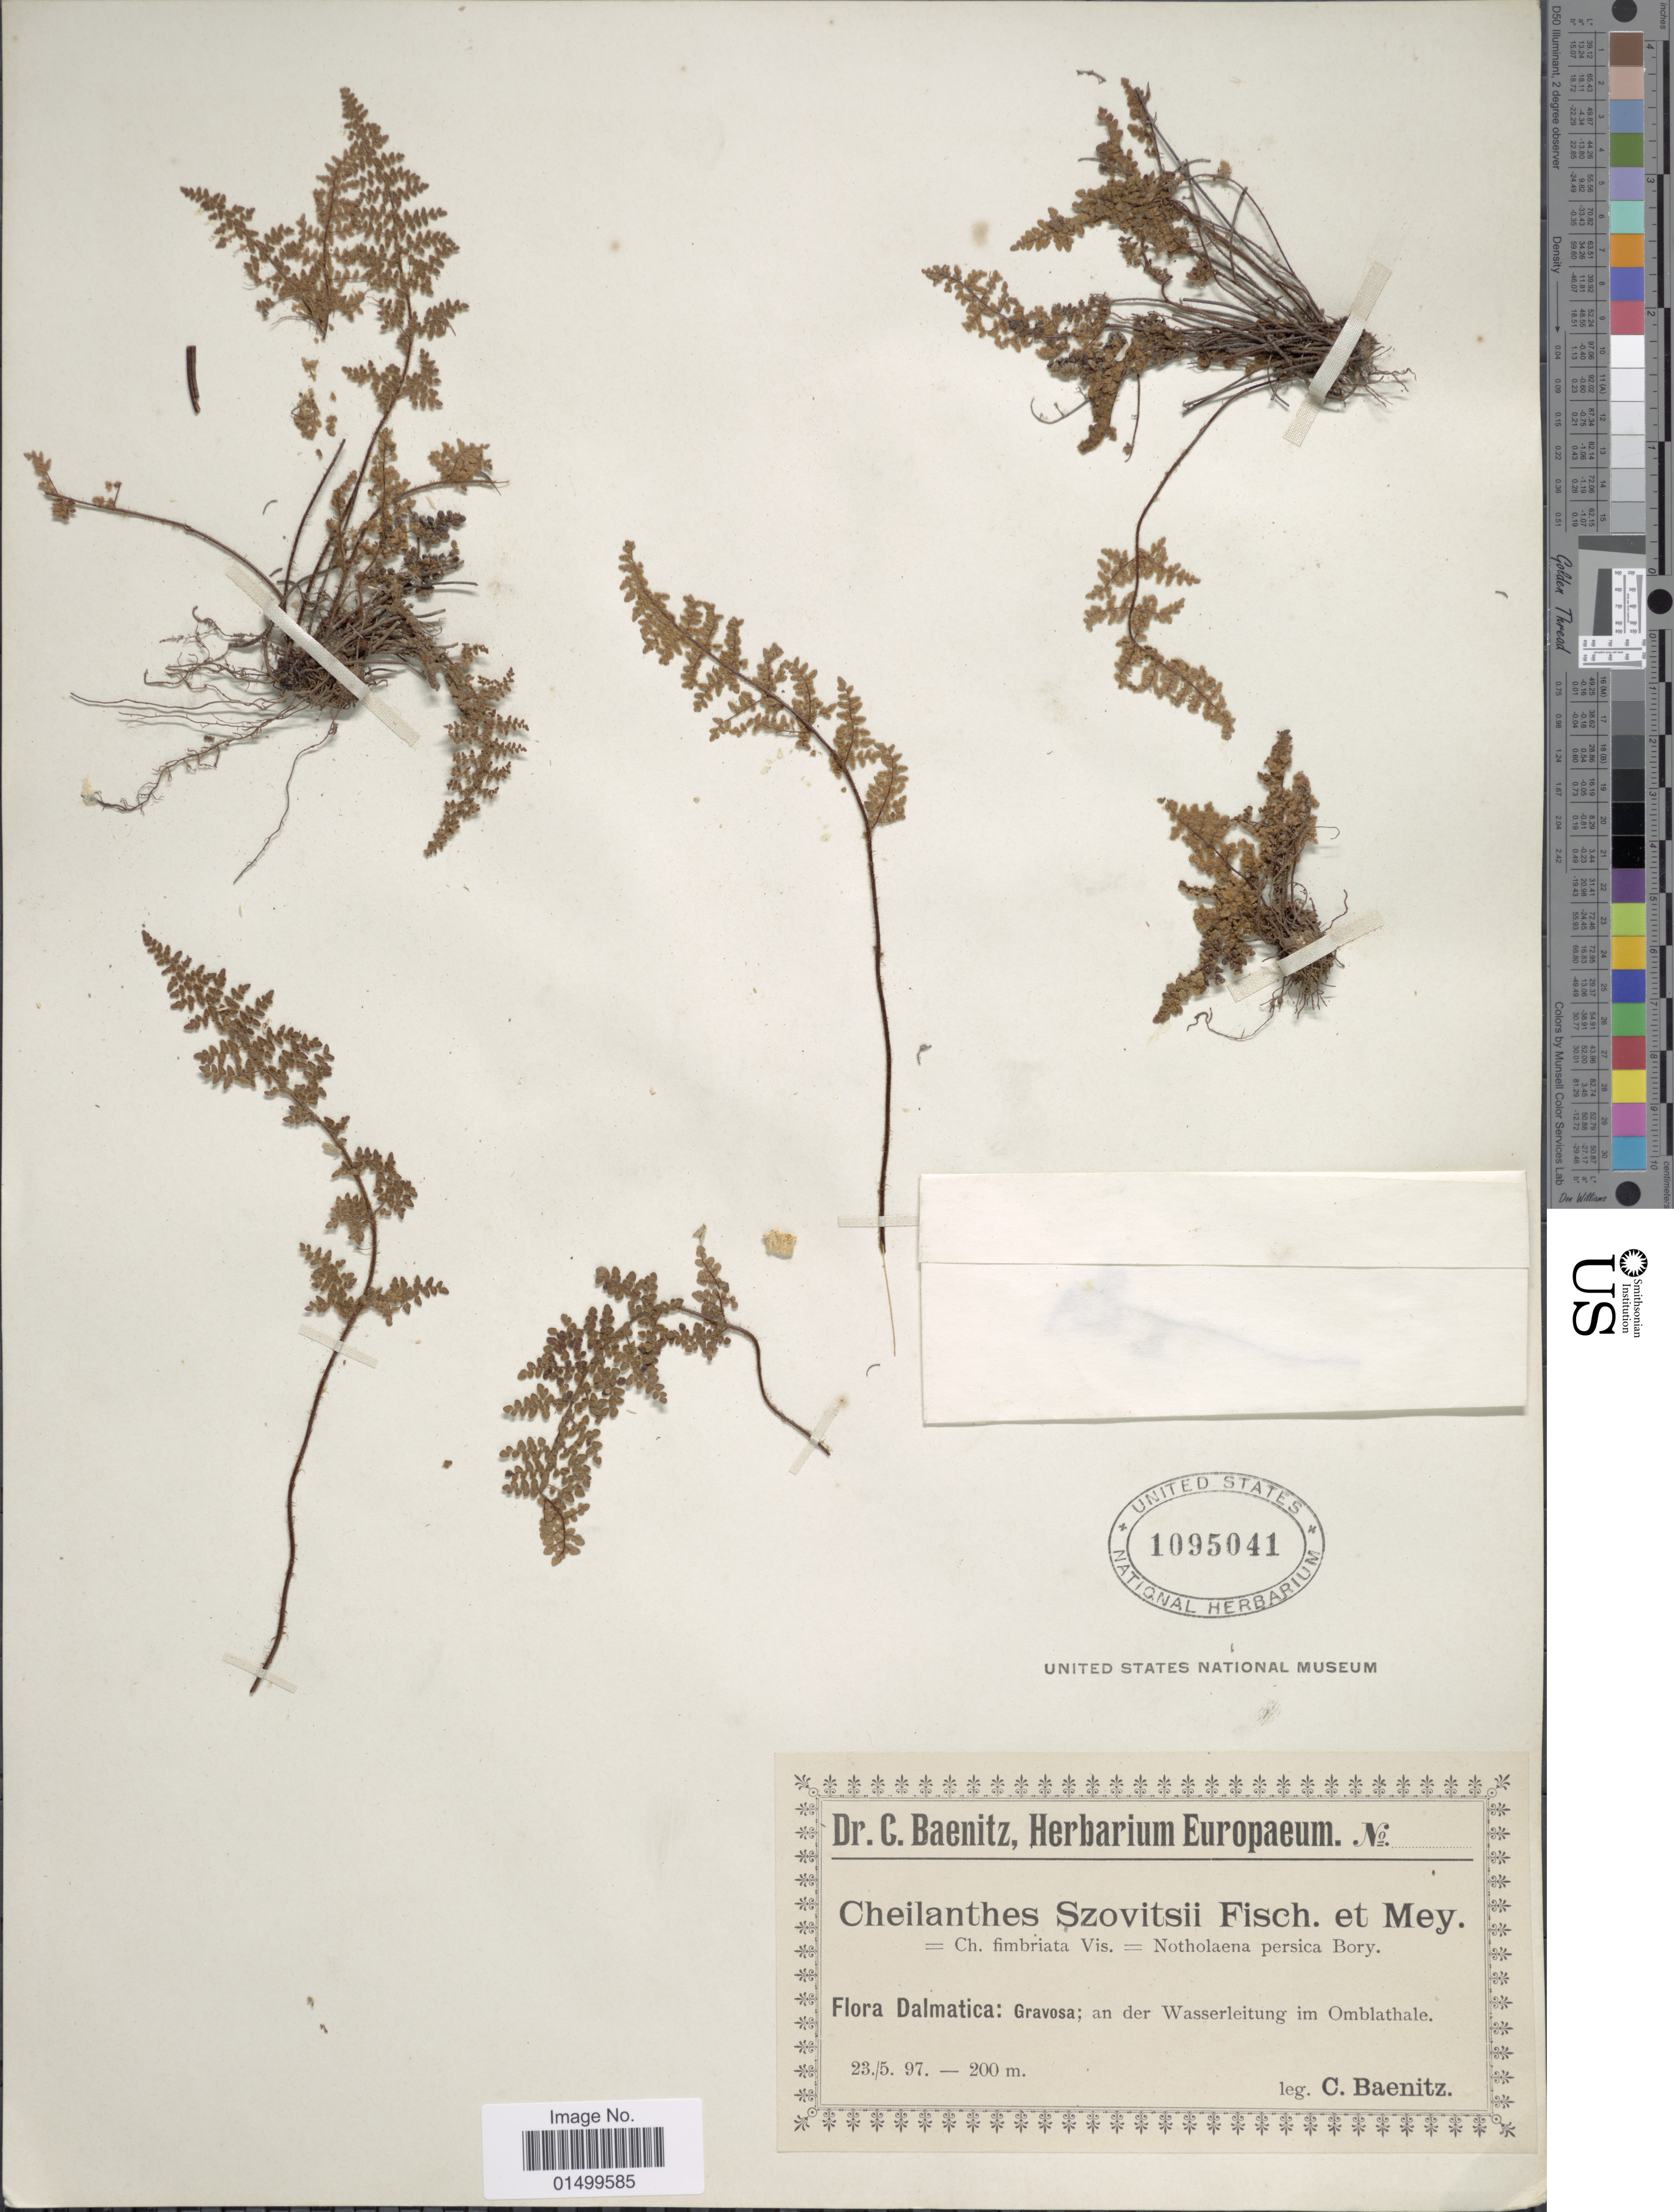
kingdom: Plantae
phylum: Tracheophyta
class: Polypodiopsida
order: Polypodiales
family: Pteridaceae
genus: Cheilanthes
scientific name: Cheilanthes persica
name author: (Bory) Mett. ex Kuhn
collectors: C. G. Baenitz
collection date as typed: Transcribed d/m/y: 23/5/97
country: Croatia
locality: Dalmatica: Gravosa; an der Wasserleitung im Omblathale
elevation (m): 200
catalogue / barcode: US 1095041